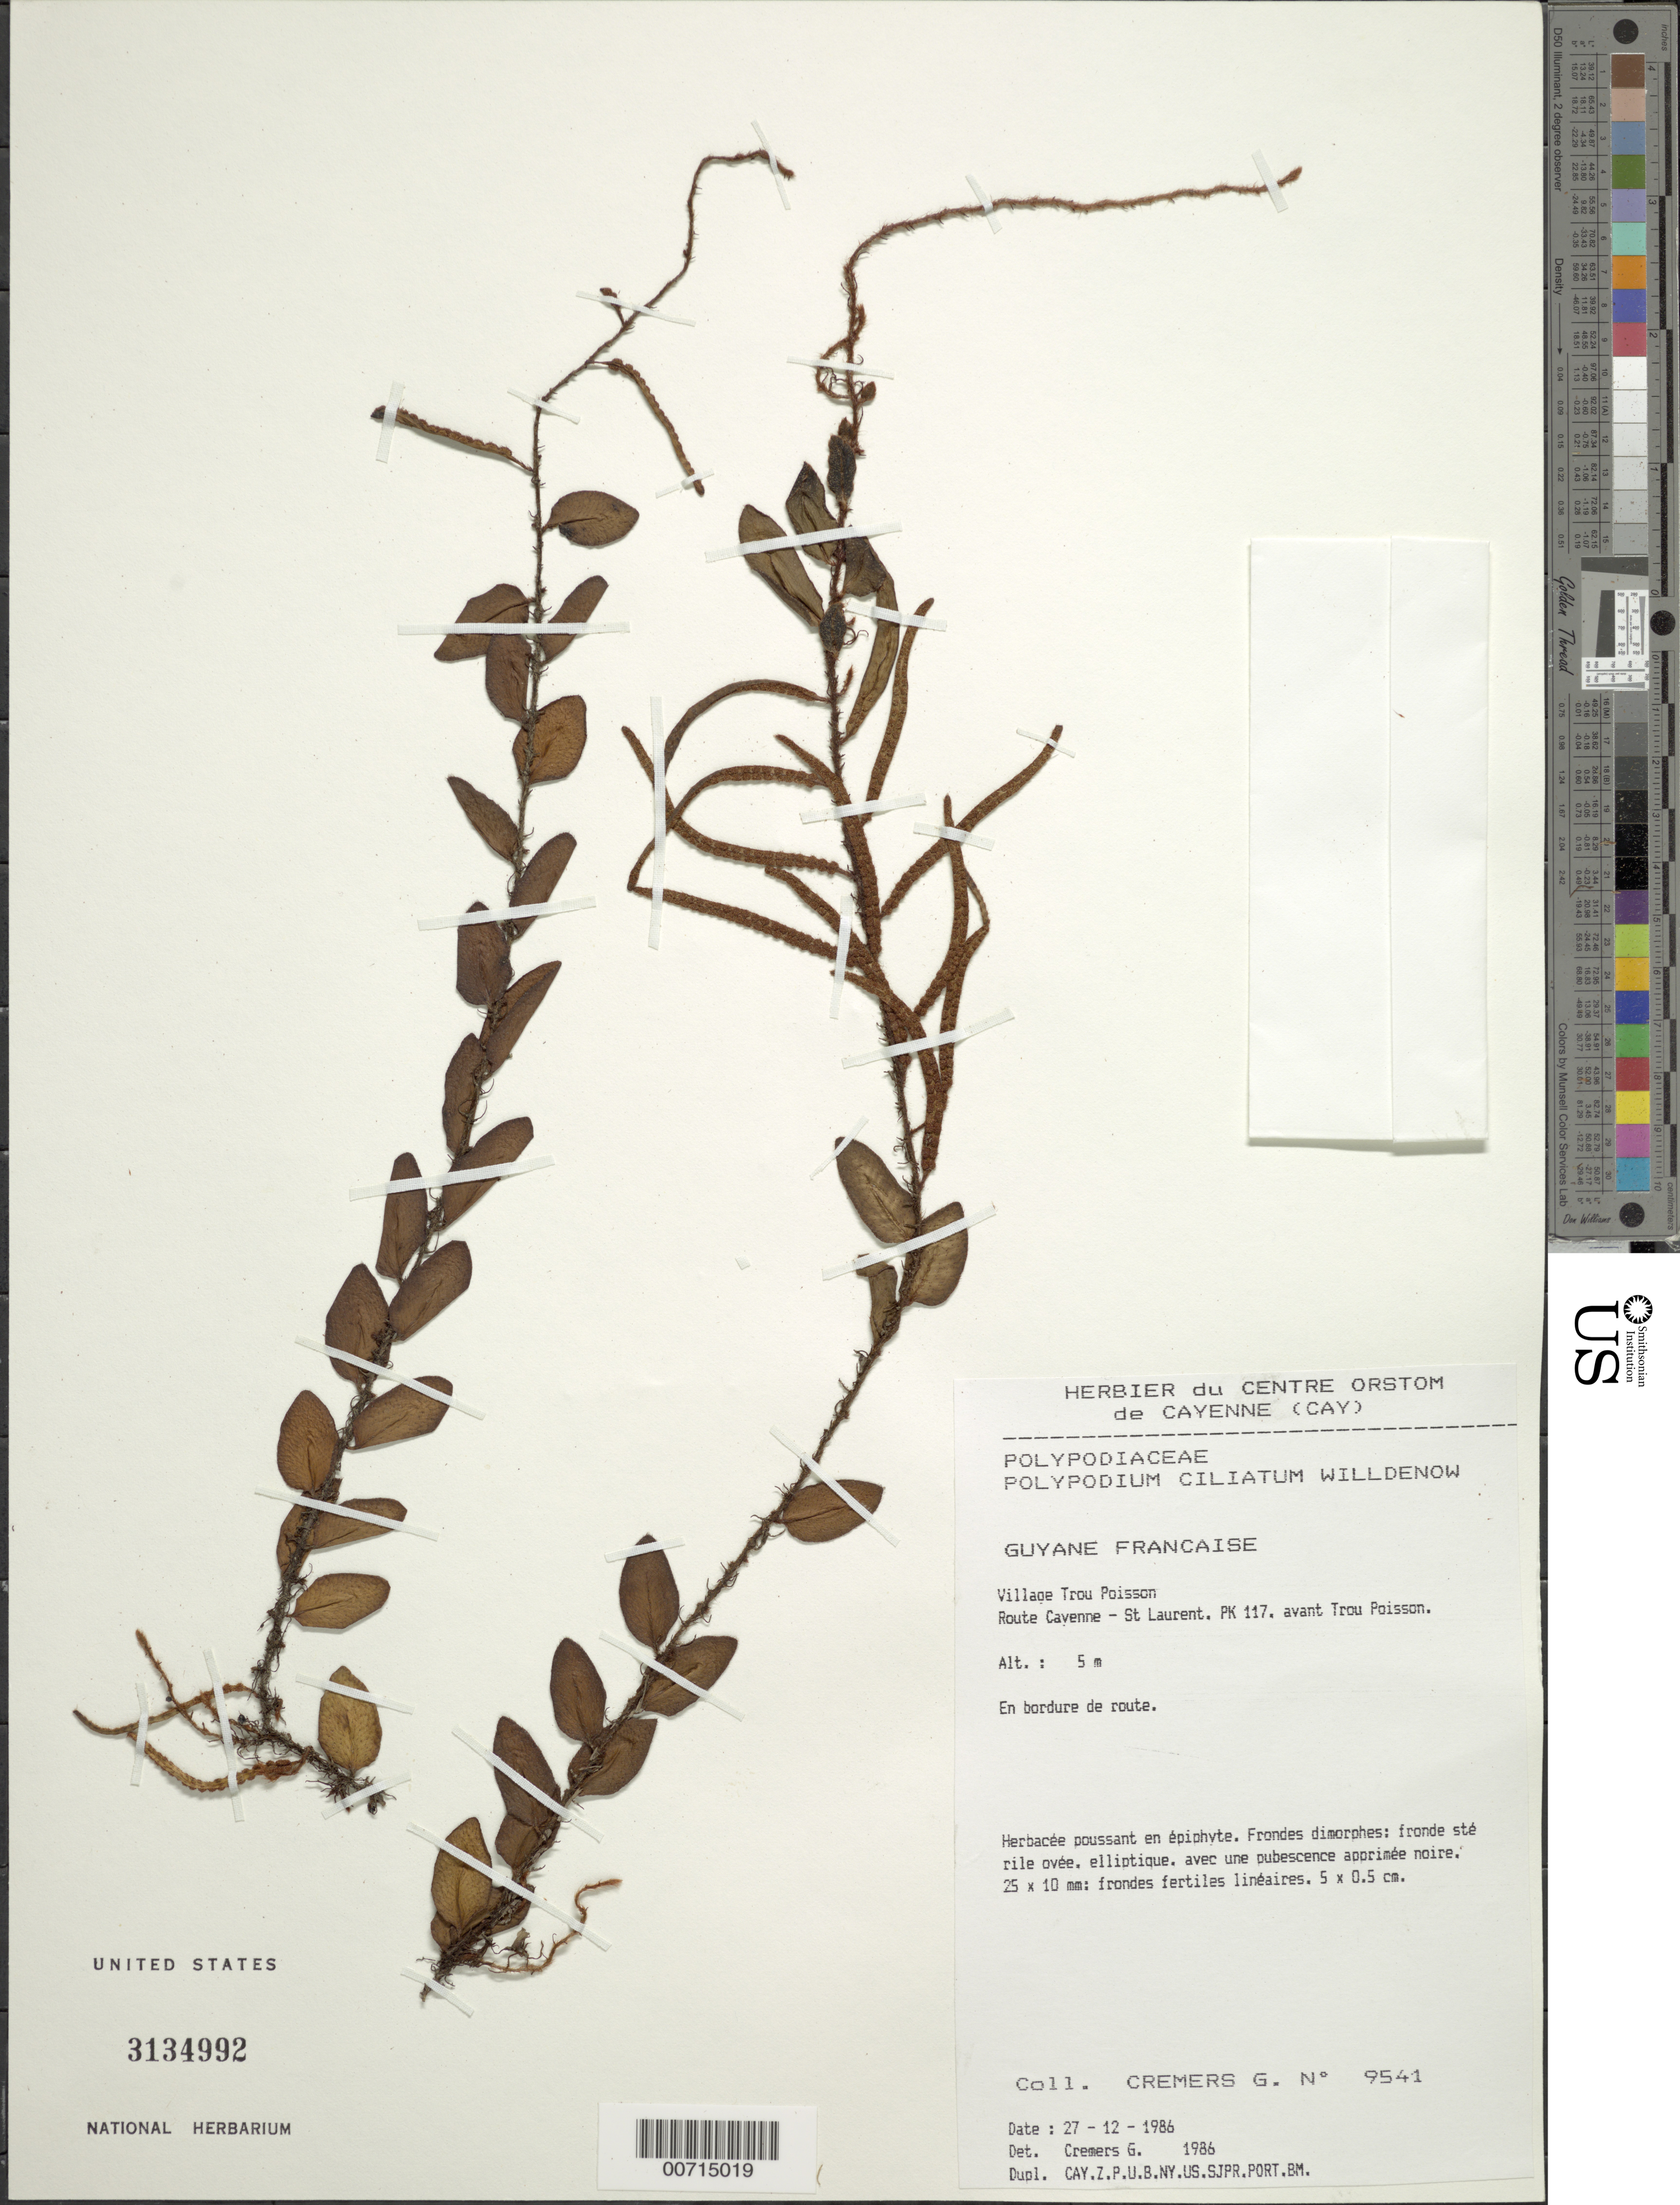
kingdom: Plantae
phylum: Tracheophyta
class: Polypodiopsida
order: Polypodiales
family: Polypodiaceae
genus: Microgramma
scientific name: Microgramma reptans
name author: (Cav.) A.R. Sm.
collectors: G. Cremers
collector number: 9541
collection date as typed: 27-Dec-86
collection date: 1986-12-27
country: French Guiana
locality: Trou Poison Village, Route Cayenne-St. Laurent, PK 117, avant Trou Poisson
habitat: Roadside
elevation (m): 5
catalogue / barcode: US 3134992